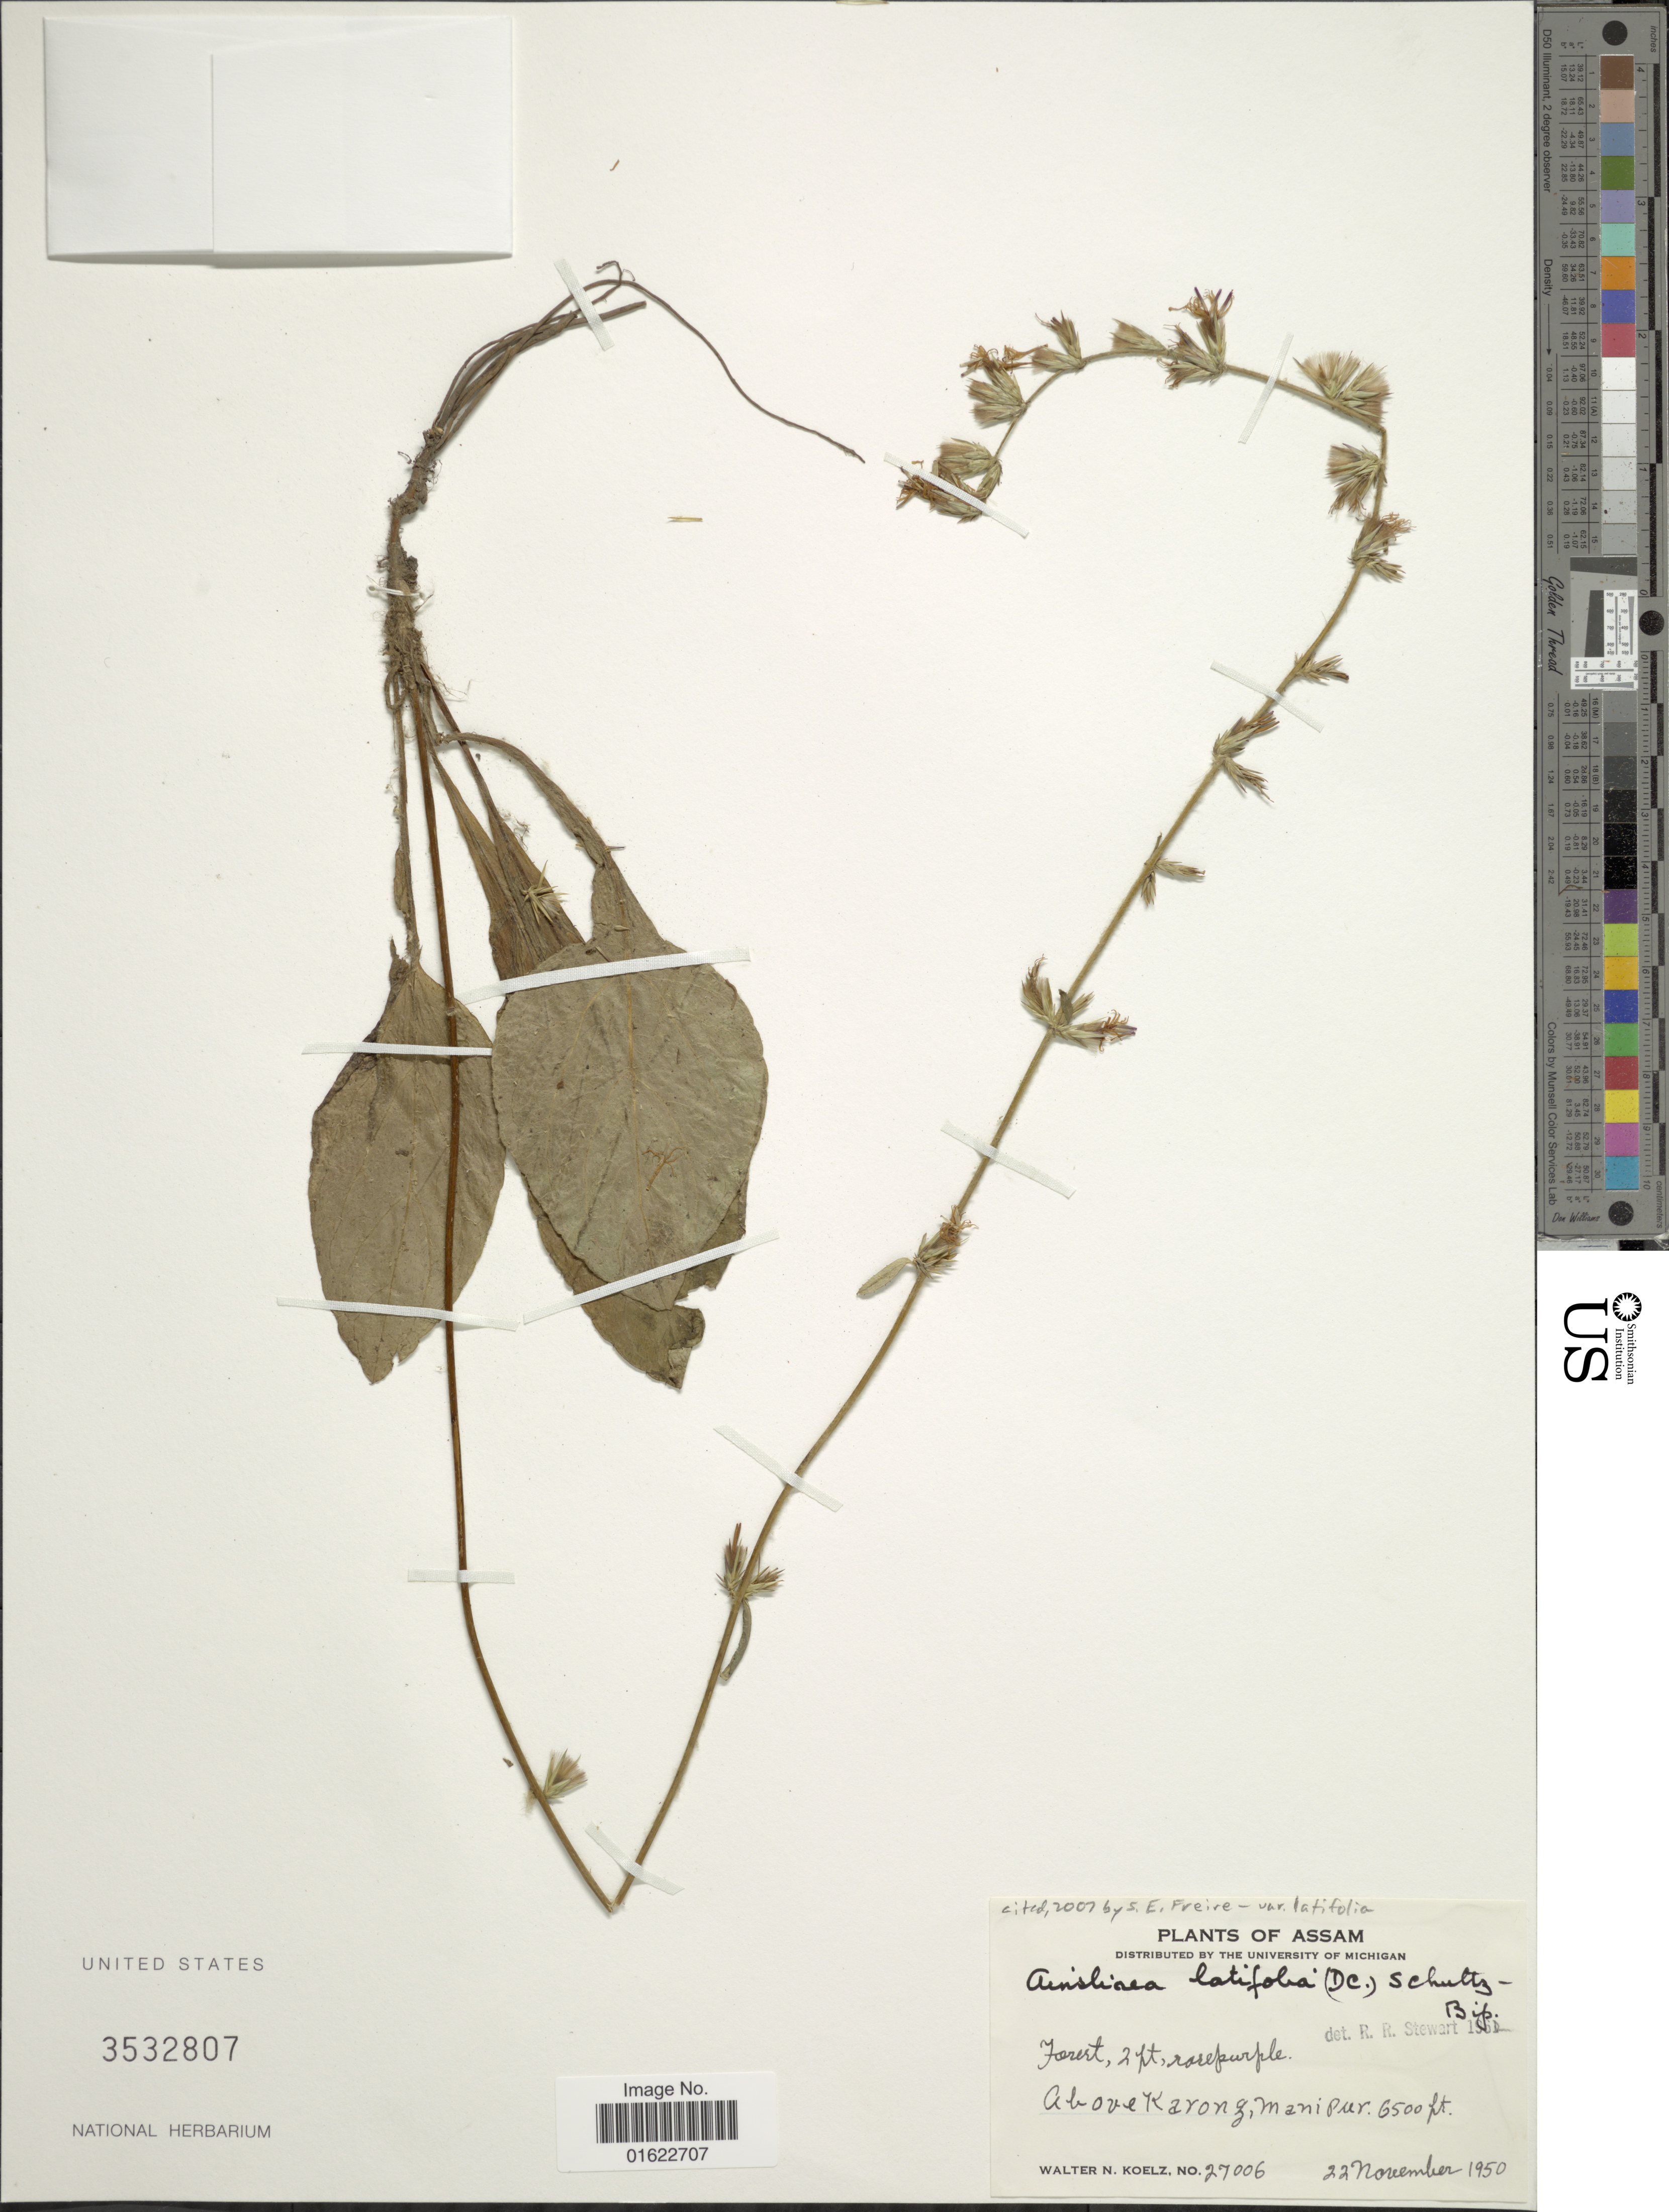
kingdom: Plantae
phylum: Tracheophyta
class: Magnoliopsida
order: Asterales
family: Asteraceae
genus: Ainsliaea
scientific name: Ainsliaea latifolia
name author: (D. Don) Sch. Bip.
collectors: W. N. Koelz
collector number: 27006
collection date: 1950-11-22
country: India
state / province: Manipur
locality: Above Karong, Manipur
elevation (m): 1981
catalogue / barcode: US 3532807